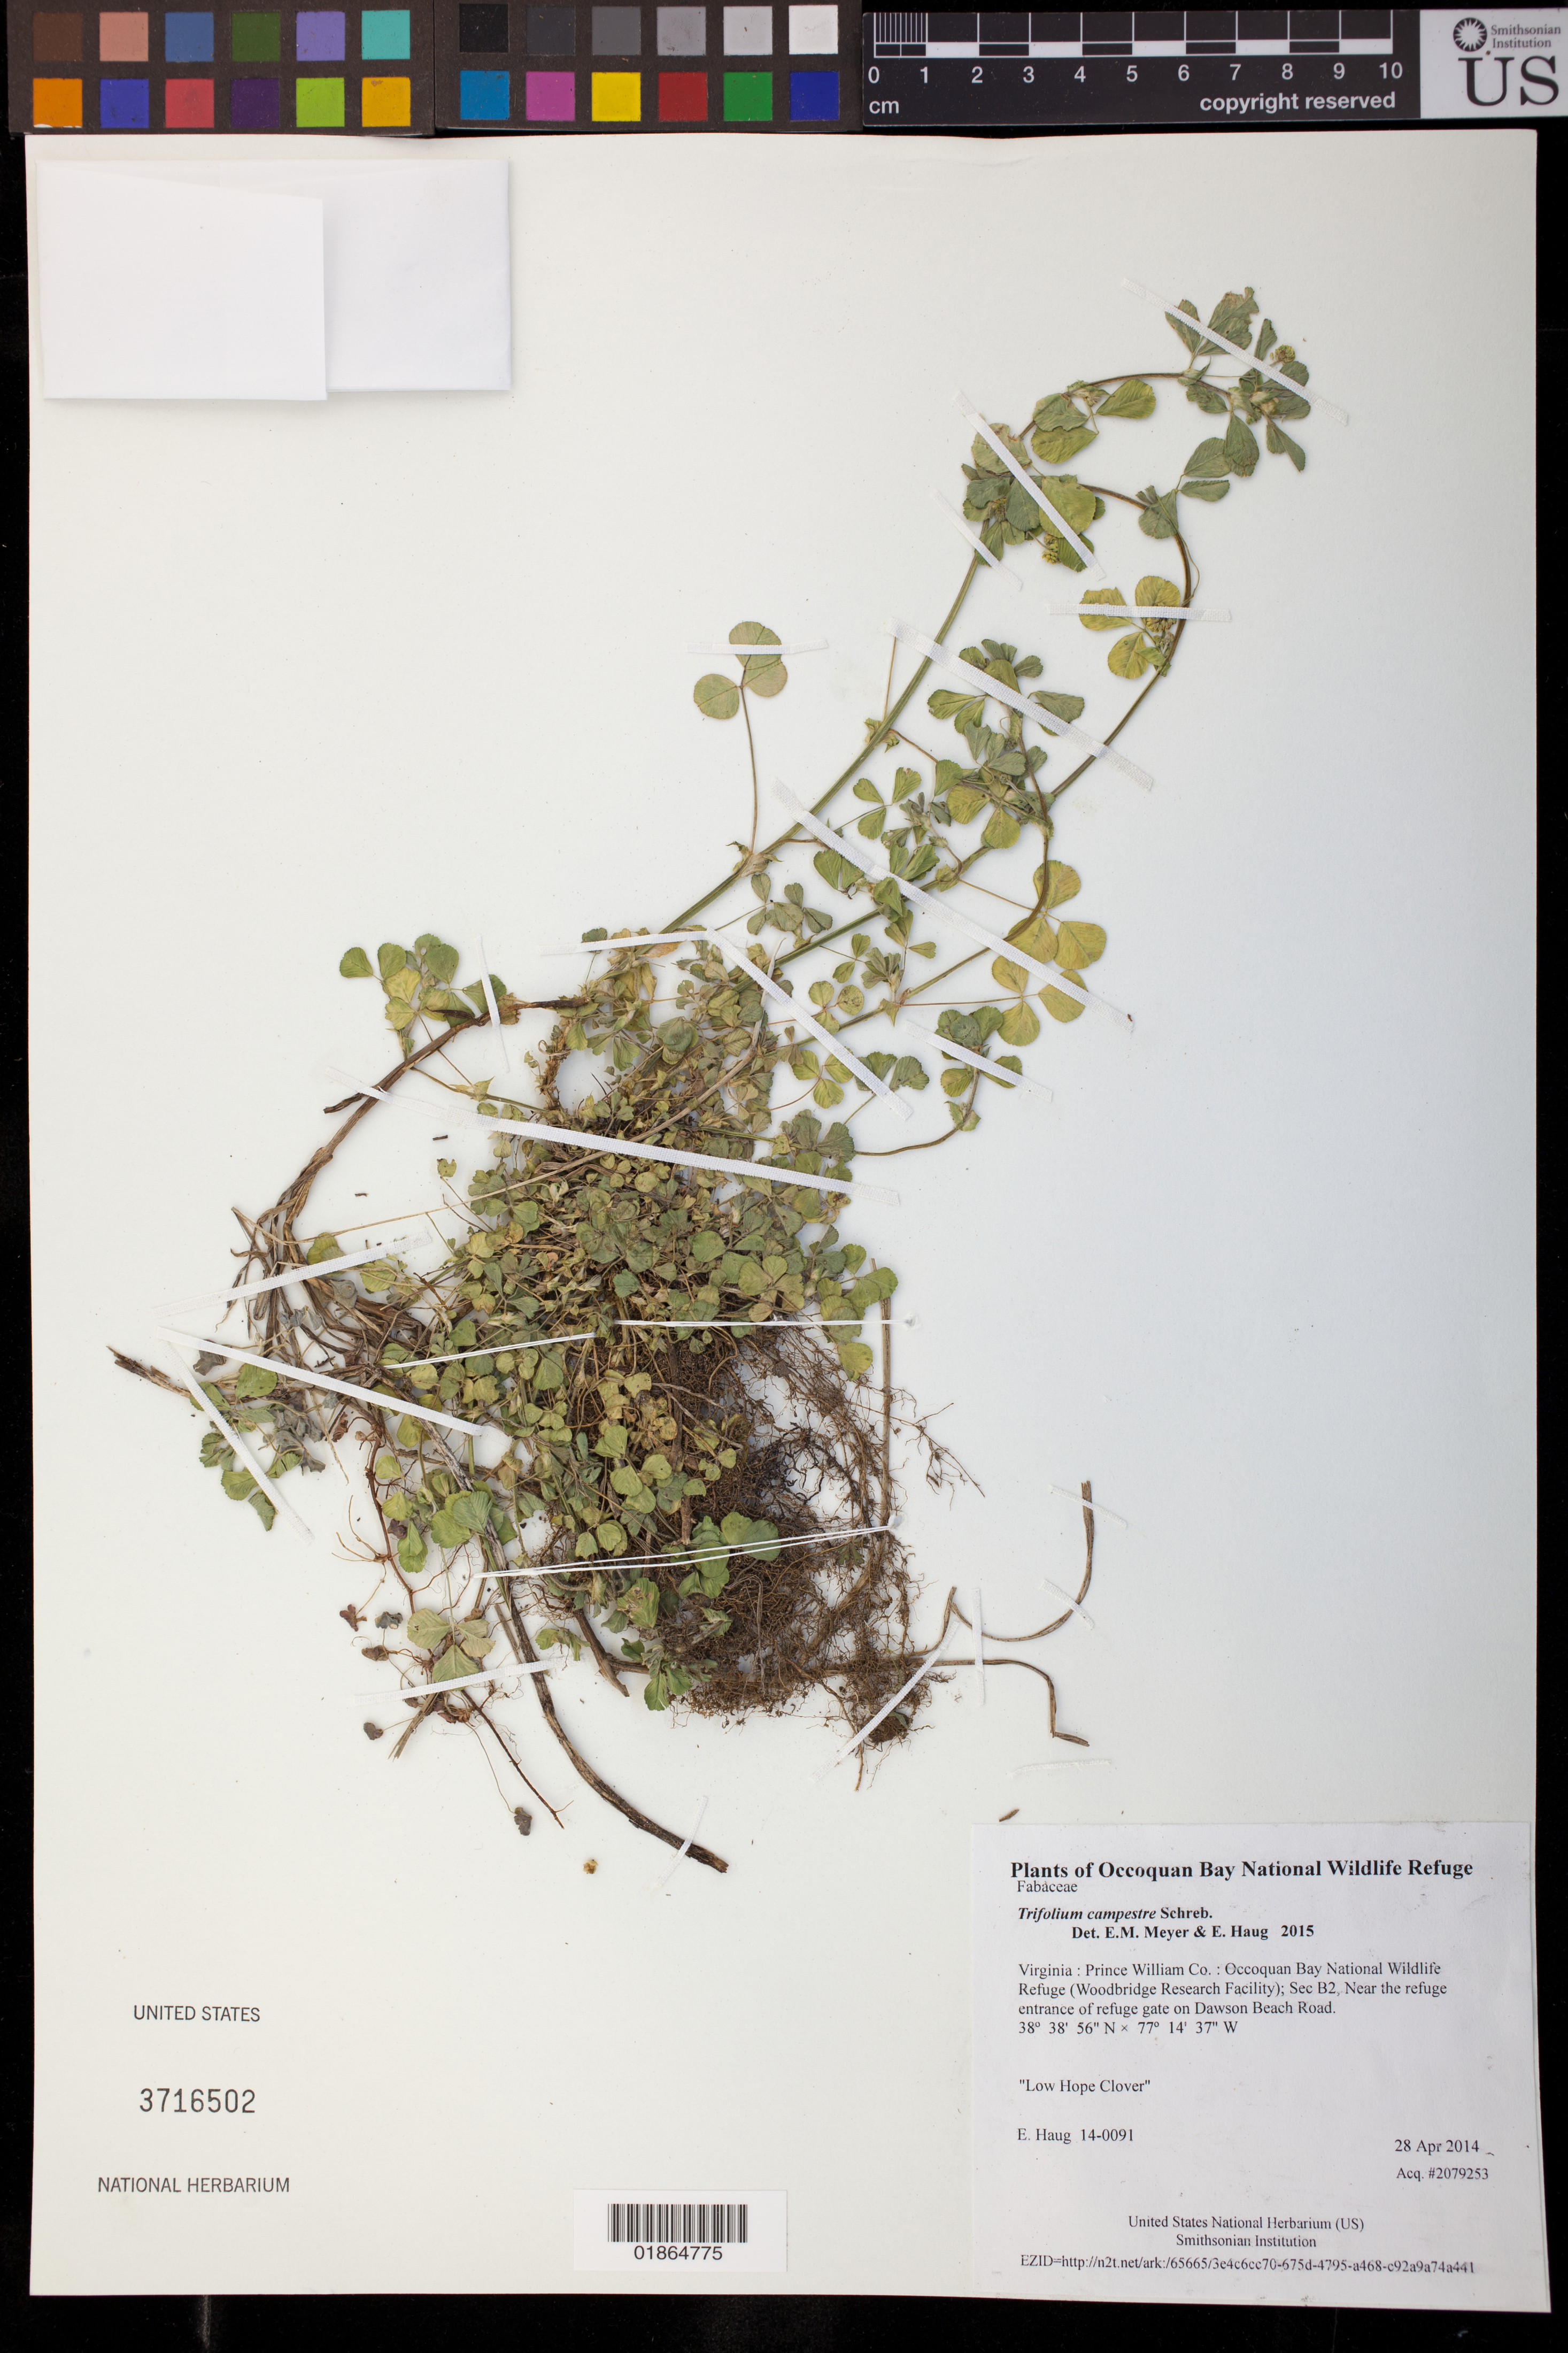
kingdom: Plantae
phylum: Tracheophyta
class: Magnoliopsida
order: Fabales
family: Fabaceae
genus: Trifolium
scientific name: Trifolium campestre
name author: Schreb.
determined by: Meyer, E. M.; Haug, E.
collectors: E. Haug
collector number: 14-0091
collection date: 2014-04-28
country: United States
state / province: Virginia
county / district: Prince William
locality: Occoquan Bay National Wildlife Refuge (Woodbridge Research Facility); Sec B2, Near the refuge entrance of refuge gate on Dawson Beach Road.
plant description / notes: Low Hope Clover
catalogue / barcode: US 3716502